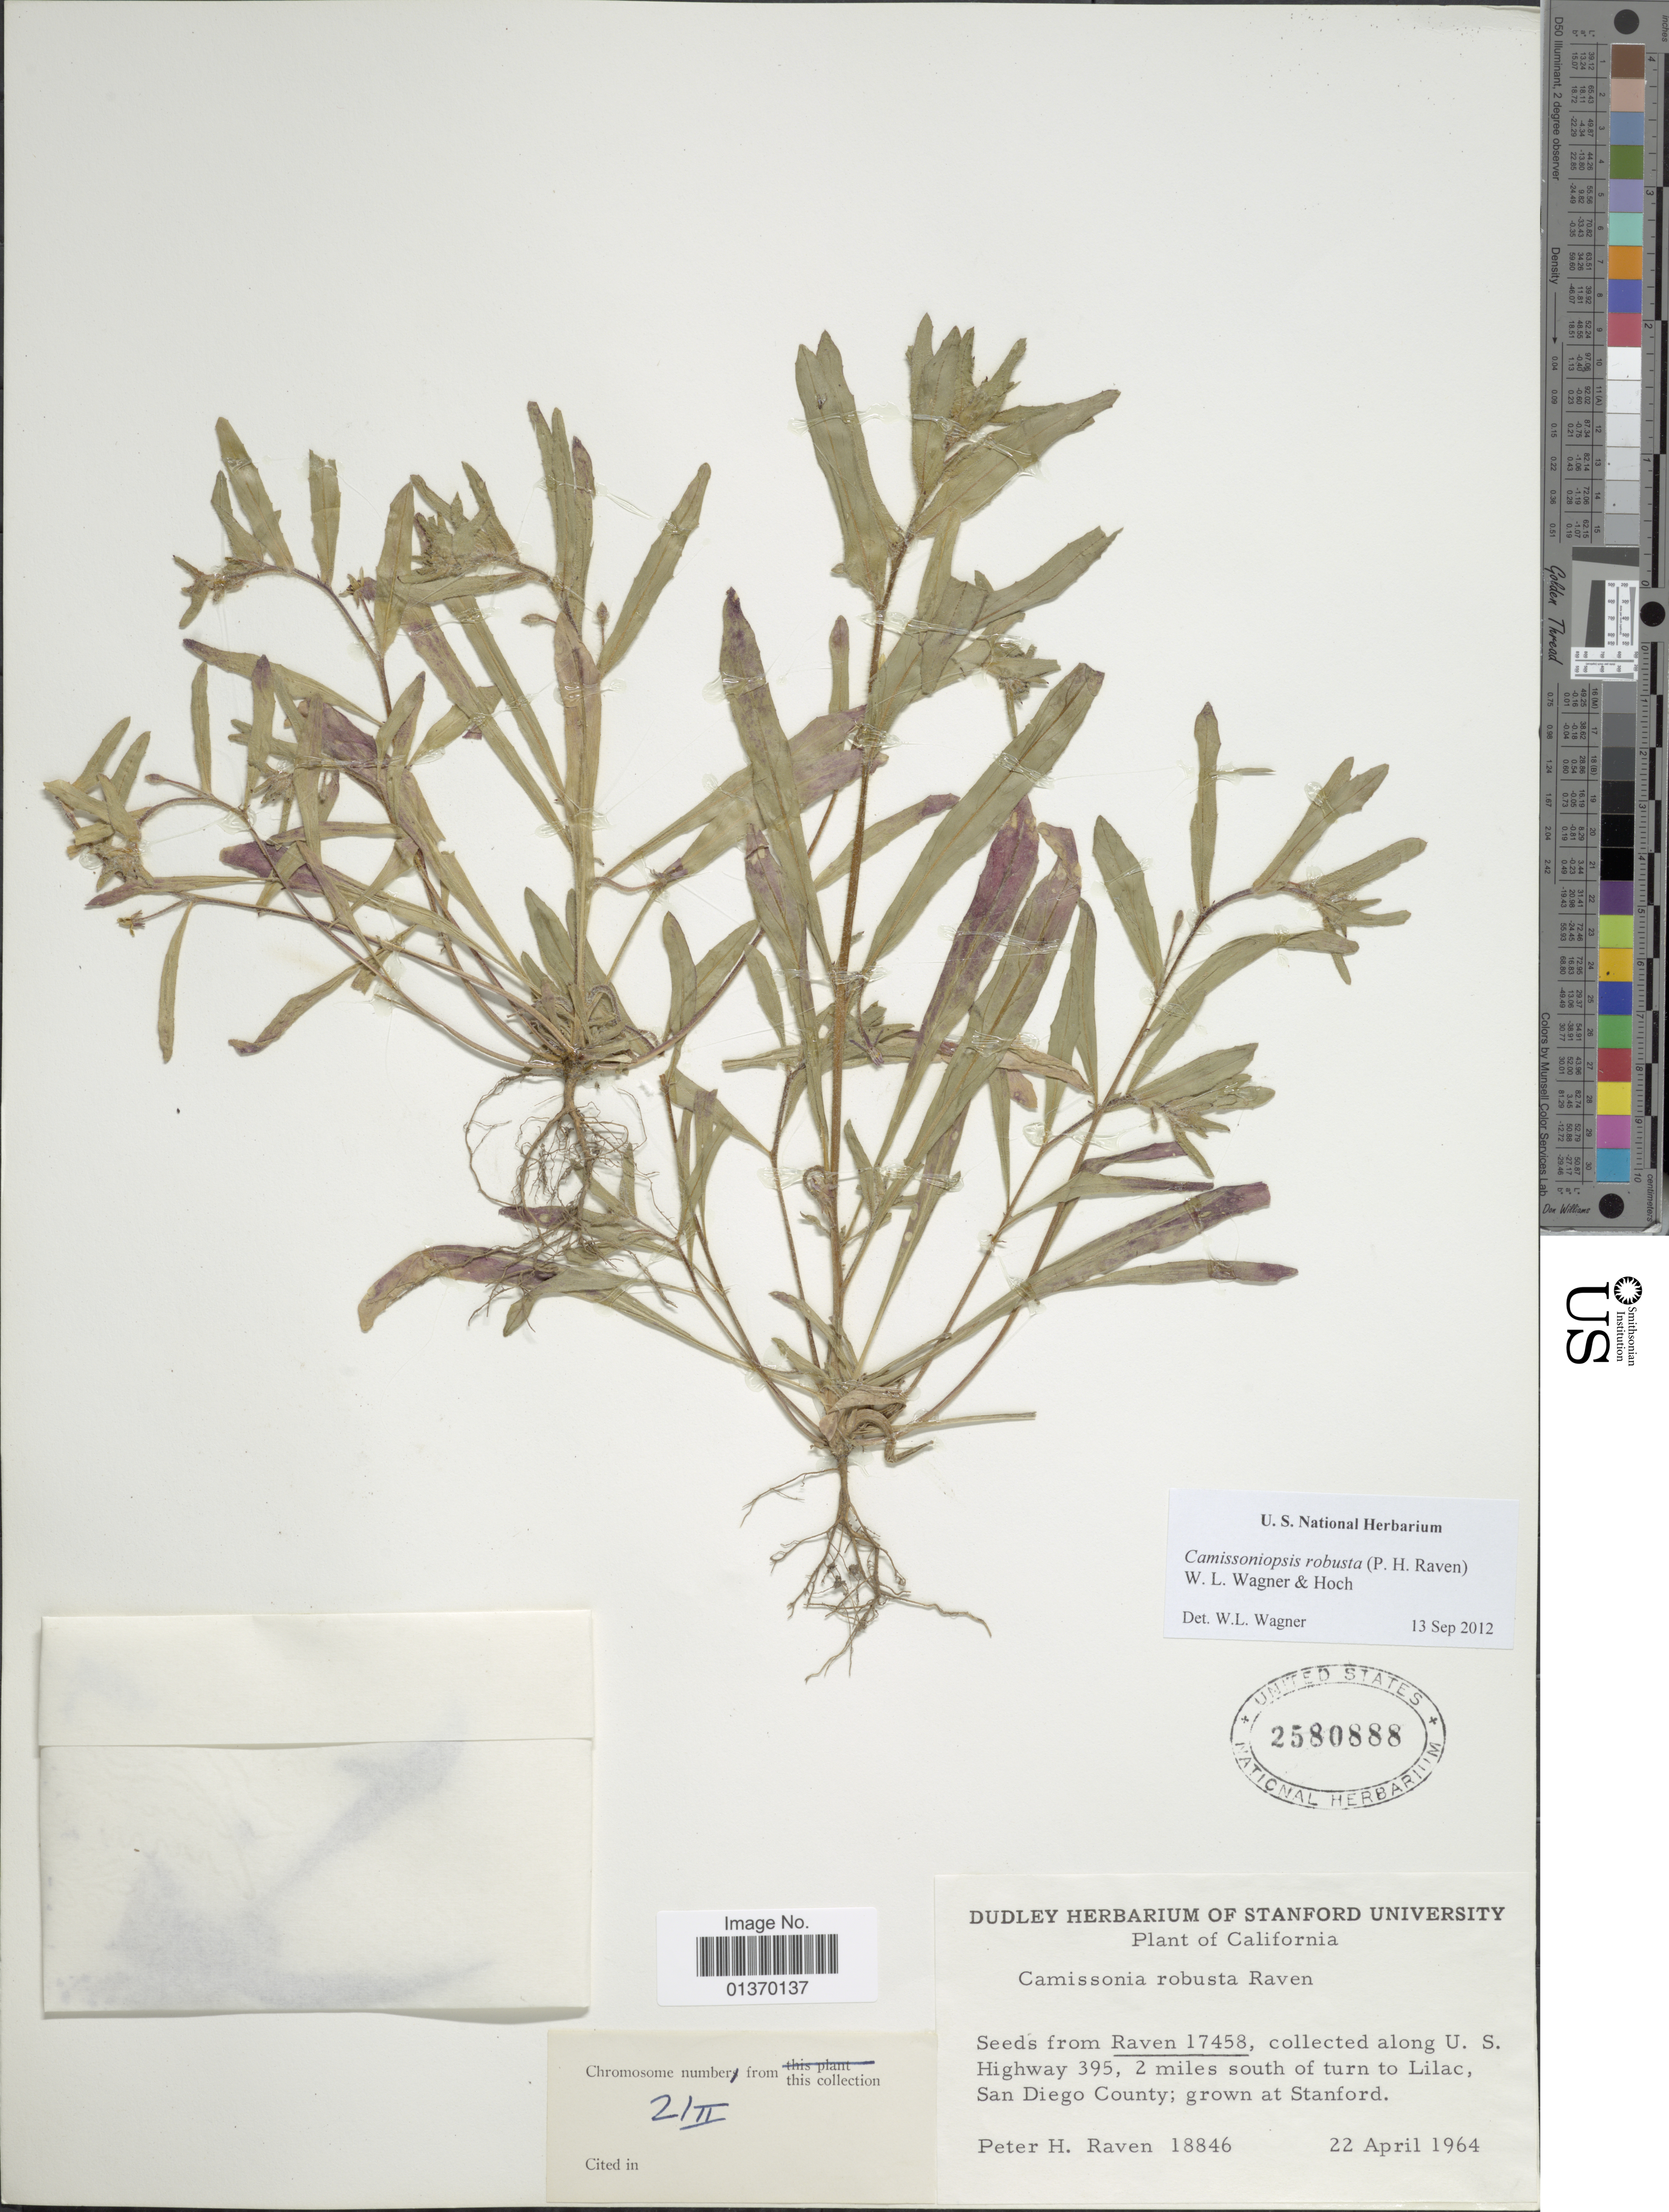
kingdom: Plantae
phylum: Tracheophyta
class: Magnoliopsida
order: Myrtales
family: Onagraceae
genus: Camissoniopsis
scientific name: Camissoniopsis robusta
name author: (P.H. Raven) W.L. Wagner & Hoch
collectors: P. H. Raven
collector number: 18846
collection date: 1964-04-22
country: United States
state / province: California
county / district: San Diego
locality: Along U. S. Highway 395, 2 miles south of turn to Lilac, San Diego County; at Stanford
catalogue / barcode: US 2580888